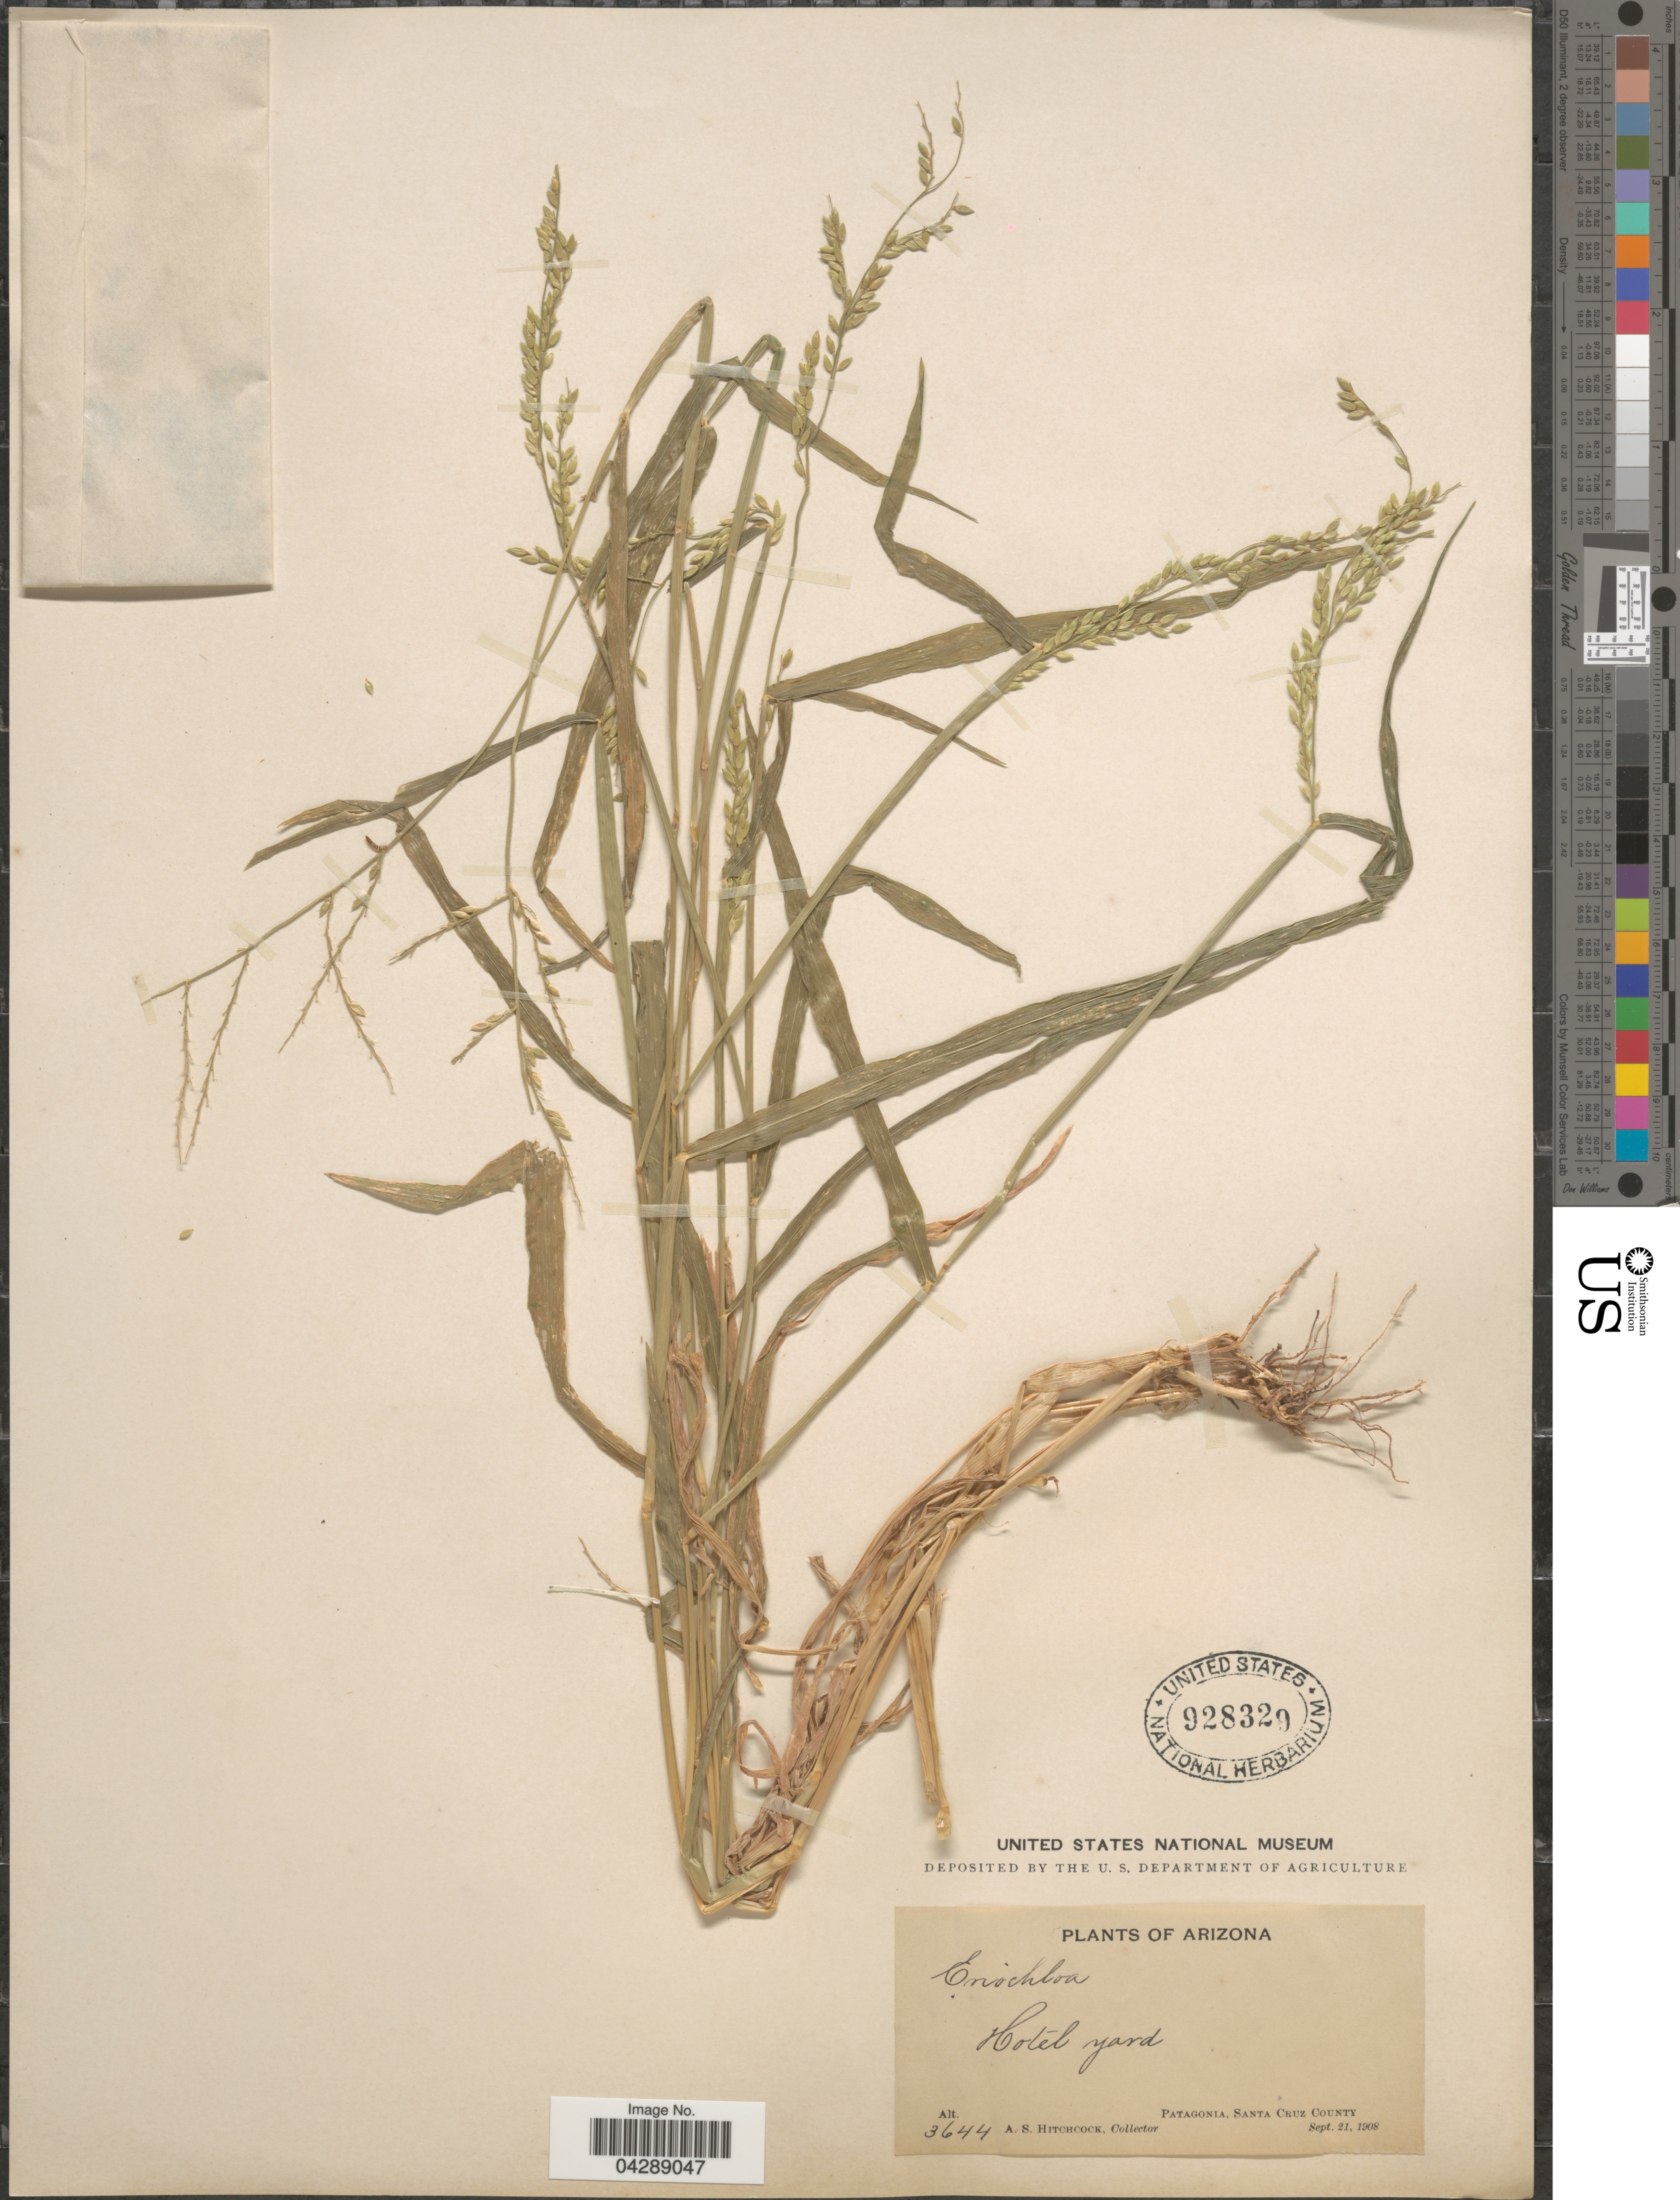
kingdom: Plantae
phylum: Tracheophyta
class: Liliopsida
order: Poales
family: Poaceae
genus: Eriochloa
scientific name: Eriochloa acuminata var. acuminata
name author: (J. Presl) Kunth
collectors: A. S. Hitchcock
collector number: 3644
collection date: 1908-09-21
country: United States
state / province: Arizona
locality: Hotel yard. Patagonia, Santa Cruz County.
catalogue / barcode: US 928329